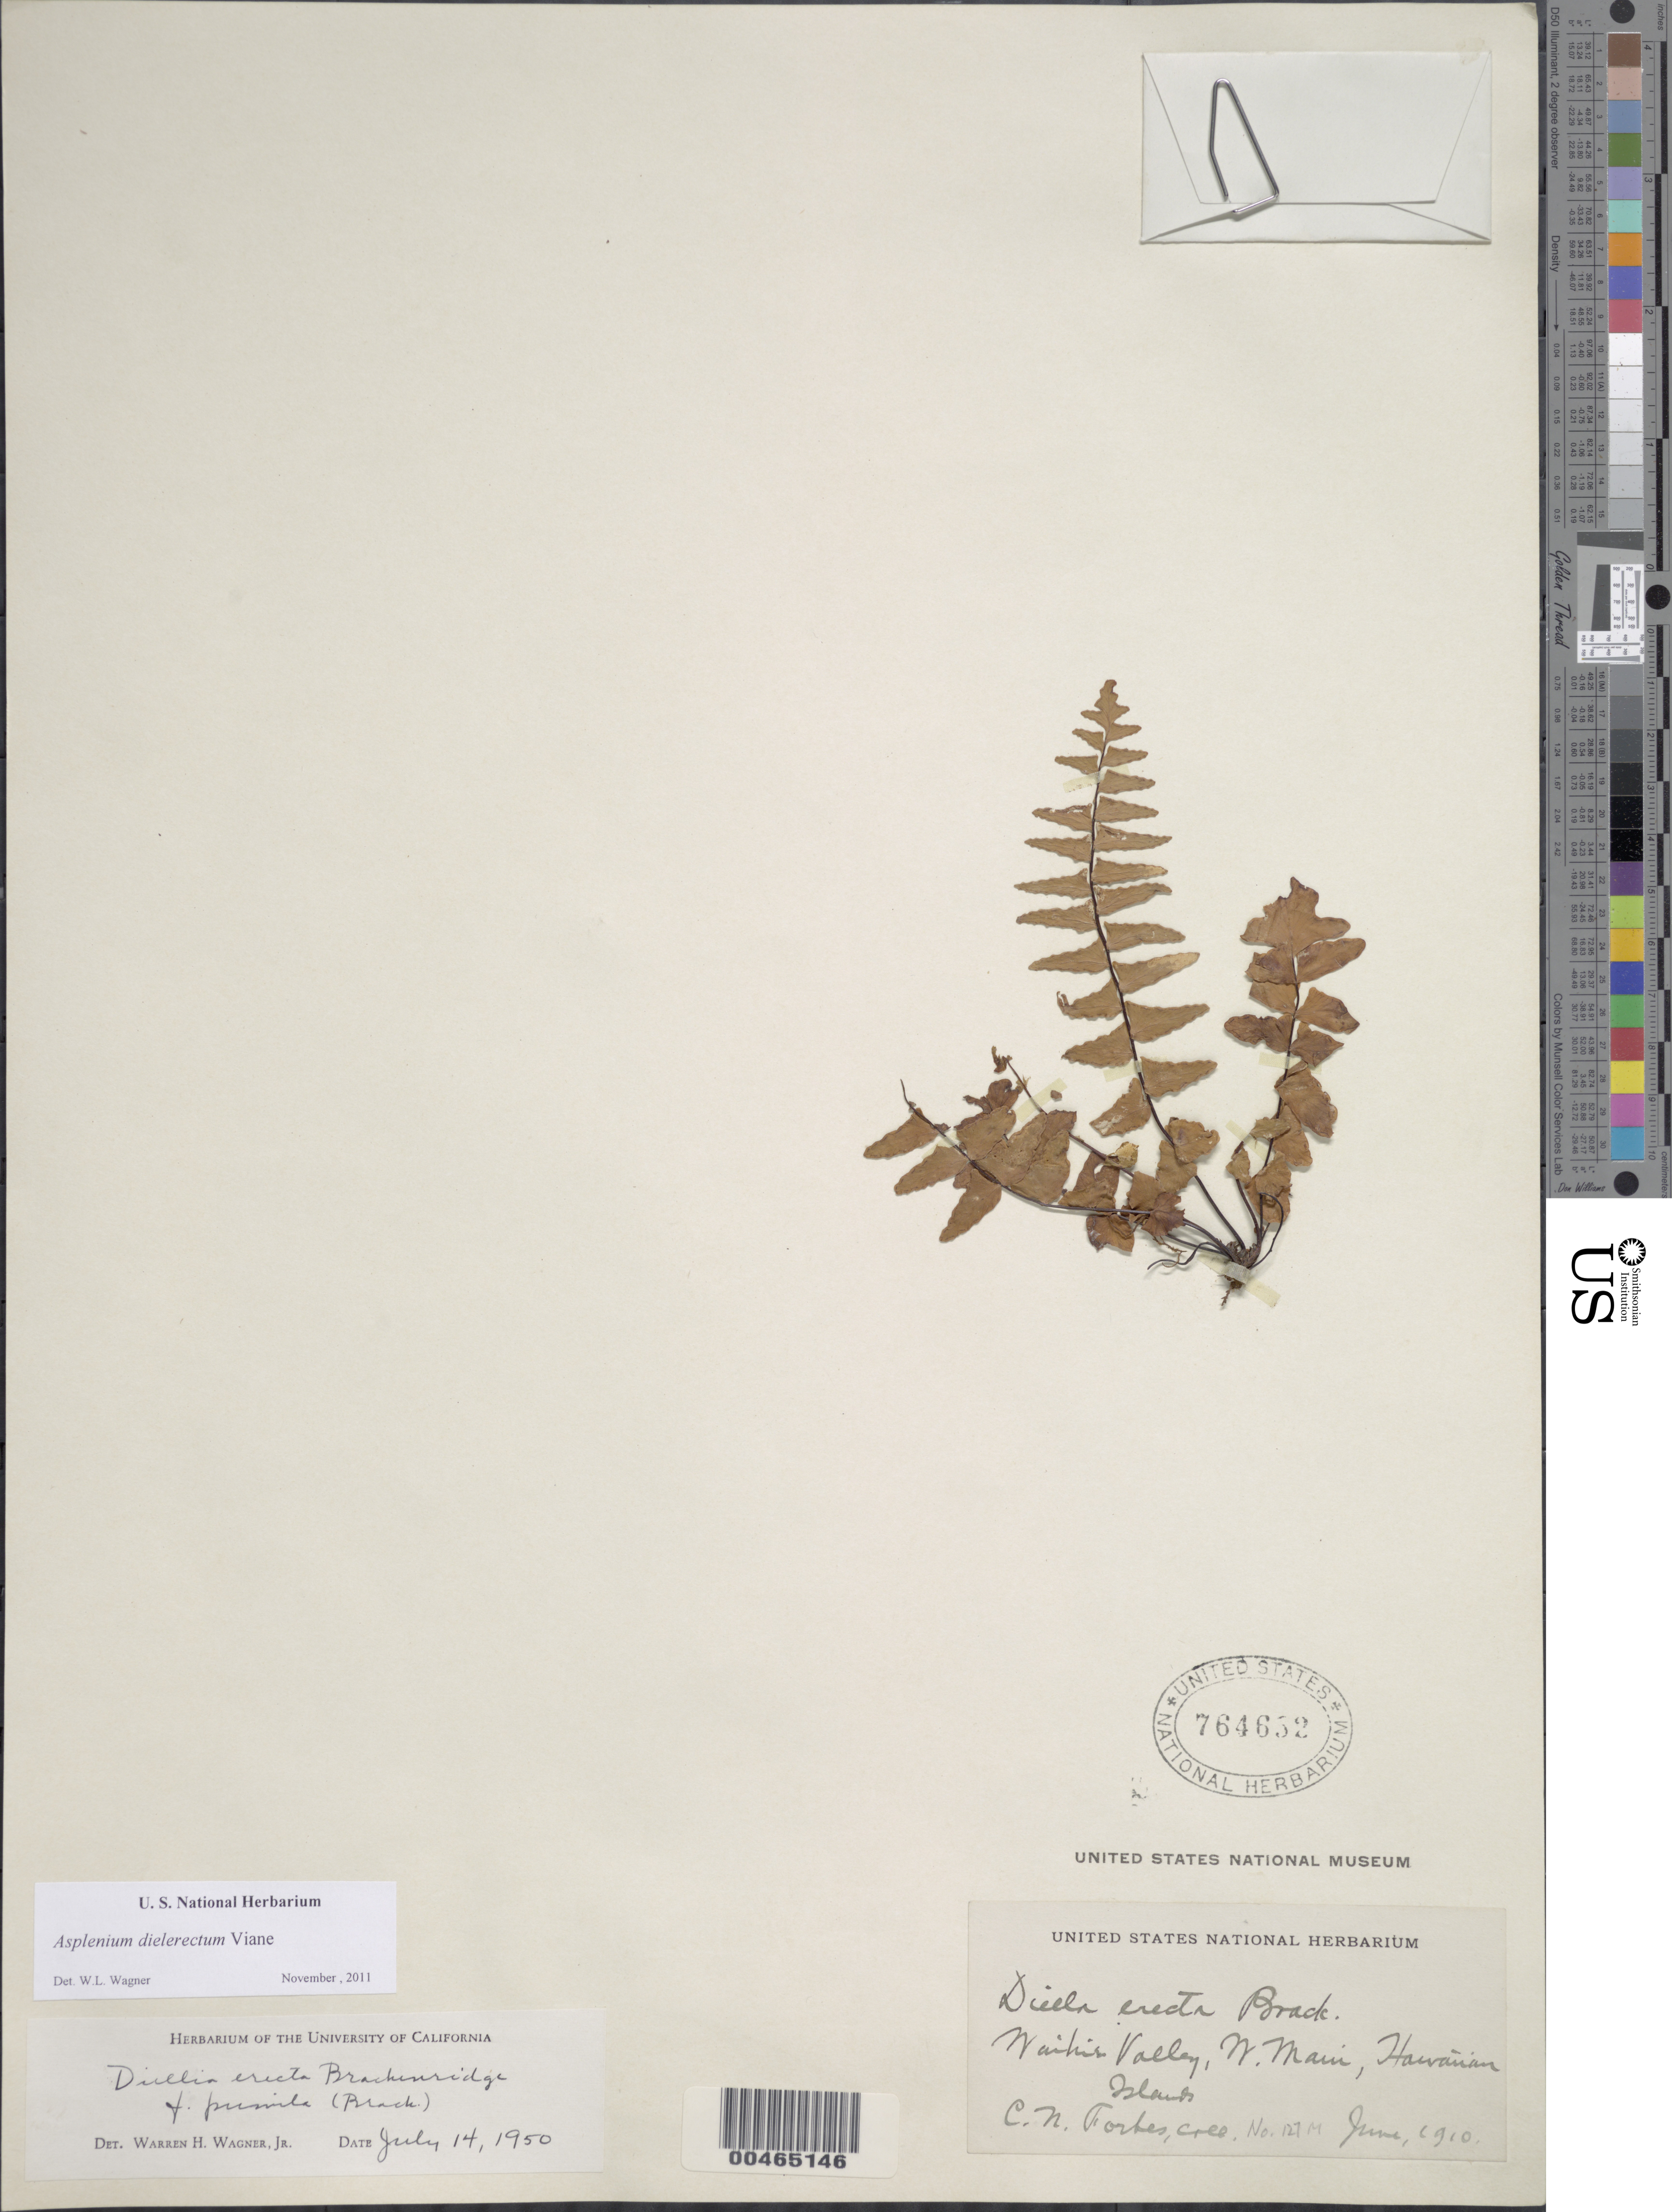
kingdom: Plantae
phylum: Tracheophyta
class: Polypodiopsida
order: Polypodiales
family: Aspleniaceae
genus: Asplenium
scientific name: Asplenium dielerectum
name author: Viane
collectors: C. N. Forbes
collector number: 127.M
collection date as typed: Jun 1910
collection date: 1910-06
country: United States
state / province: Hawaii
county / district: Maui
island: Maui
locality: Waikia Valley, W Maui, Maui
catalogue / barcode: US 764632